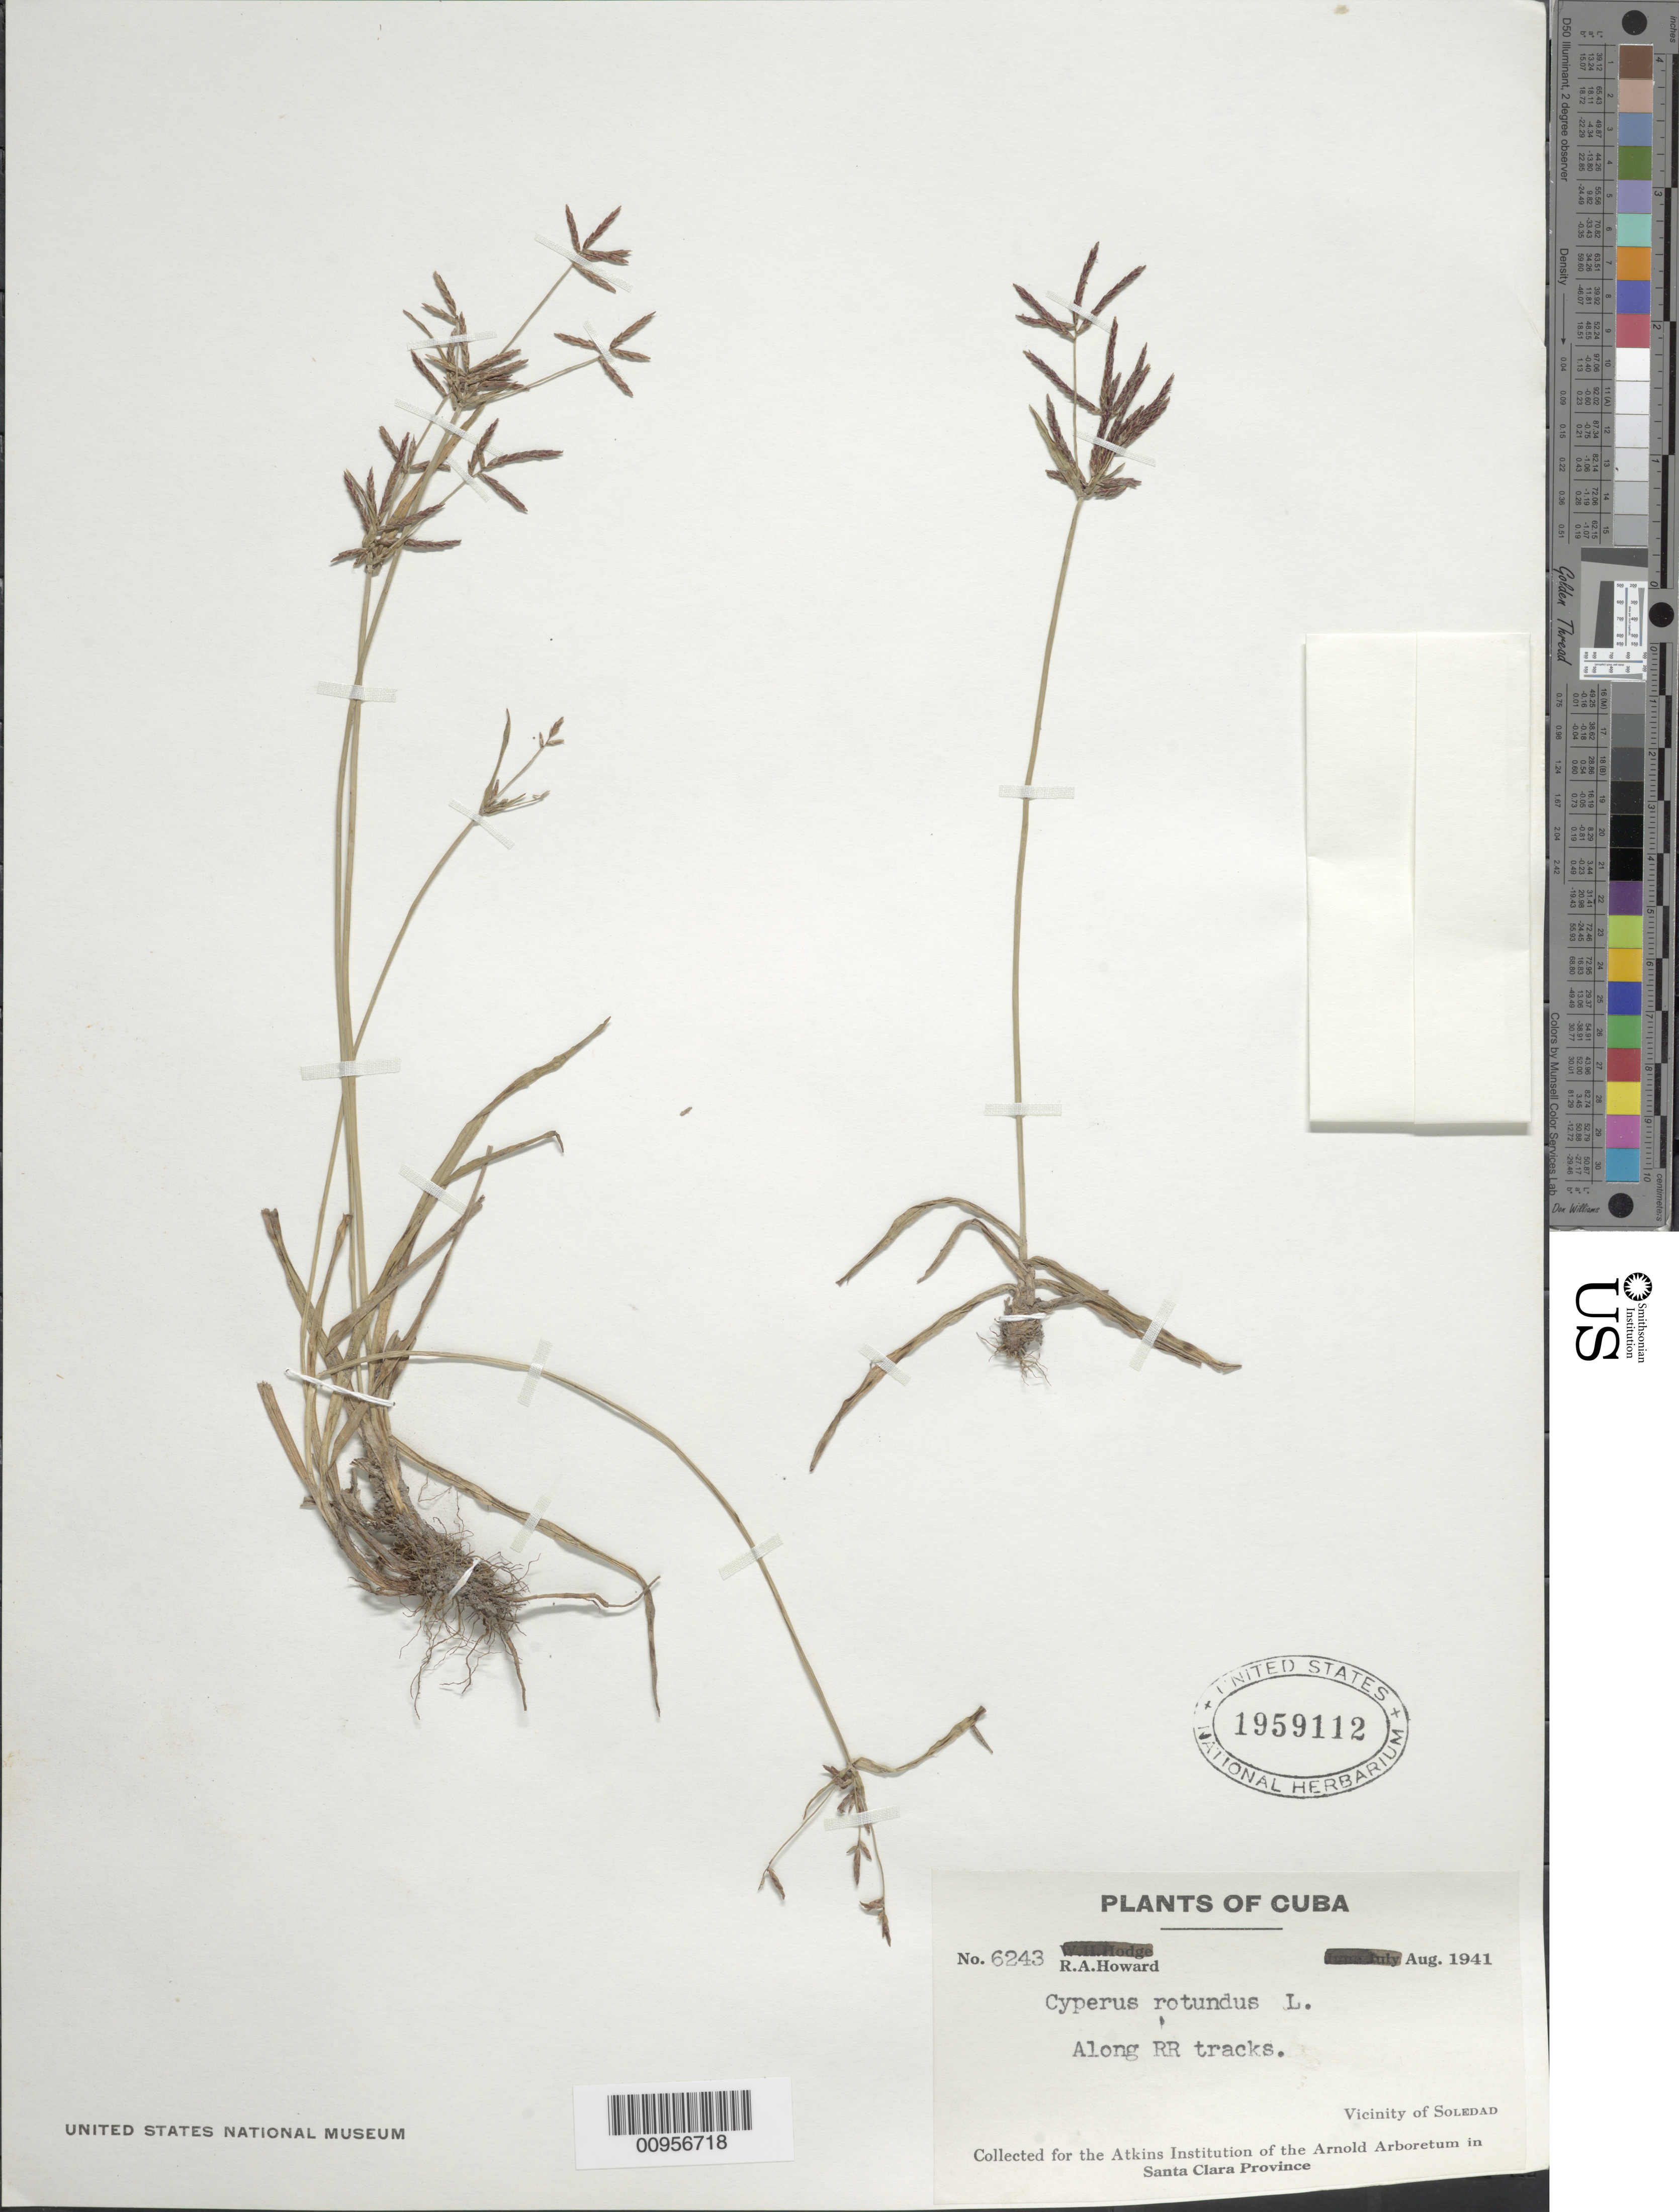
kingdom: Plantae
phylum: Tracheophyta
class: Liliopsida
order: Poales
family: Cyperaceae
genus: Cyperus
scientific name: Cyperus rotundus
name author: L.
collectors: R. A. Howard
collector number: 6243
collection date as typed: Aug 1941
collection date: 1941-08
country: Cuba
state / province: Cienfuegos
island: Cuba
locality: Vicinity of Soledad, along RR tracks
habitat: Along RR tracks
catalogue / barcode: US 1959112